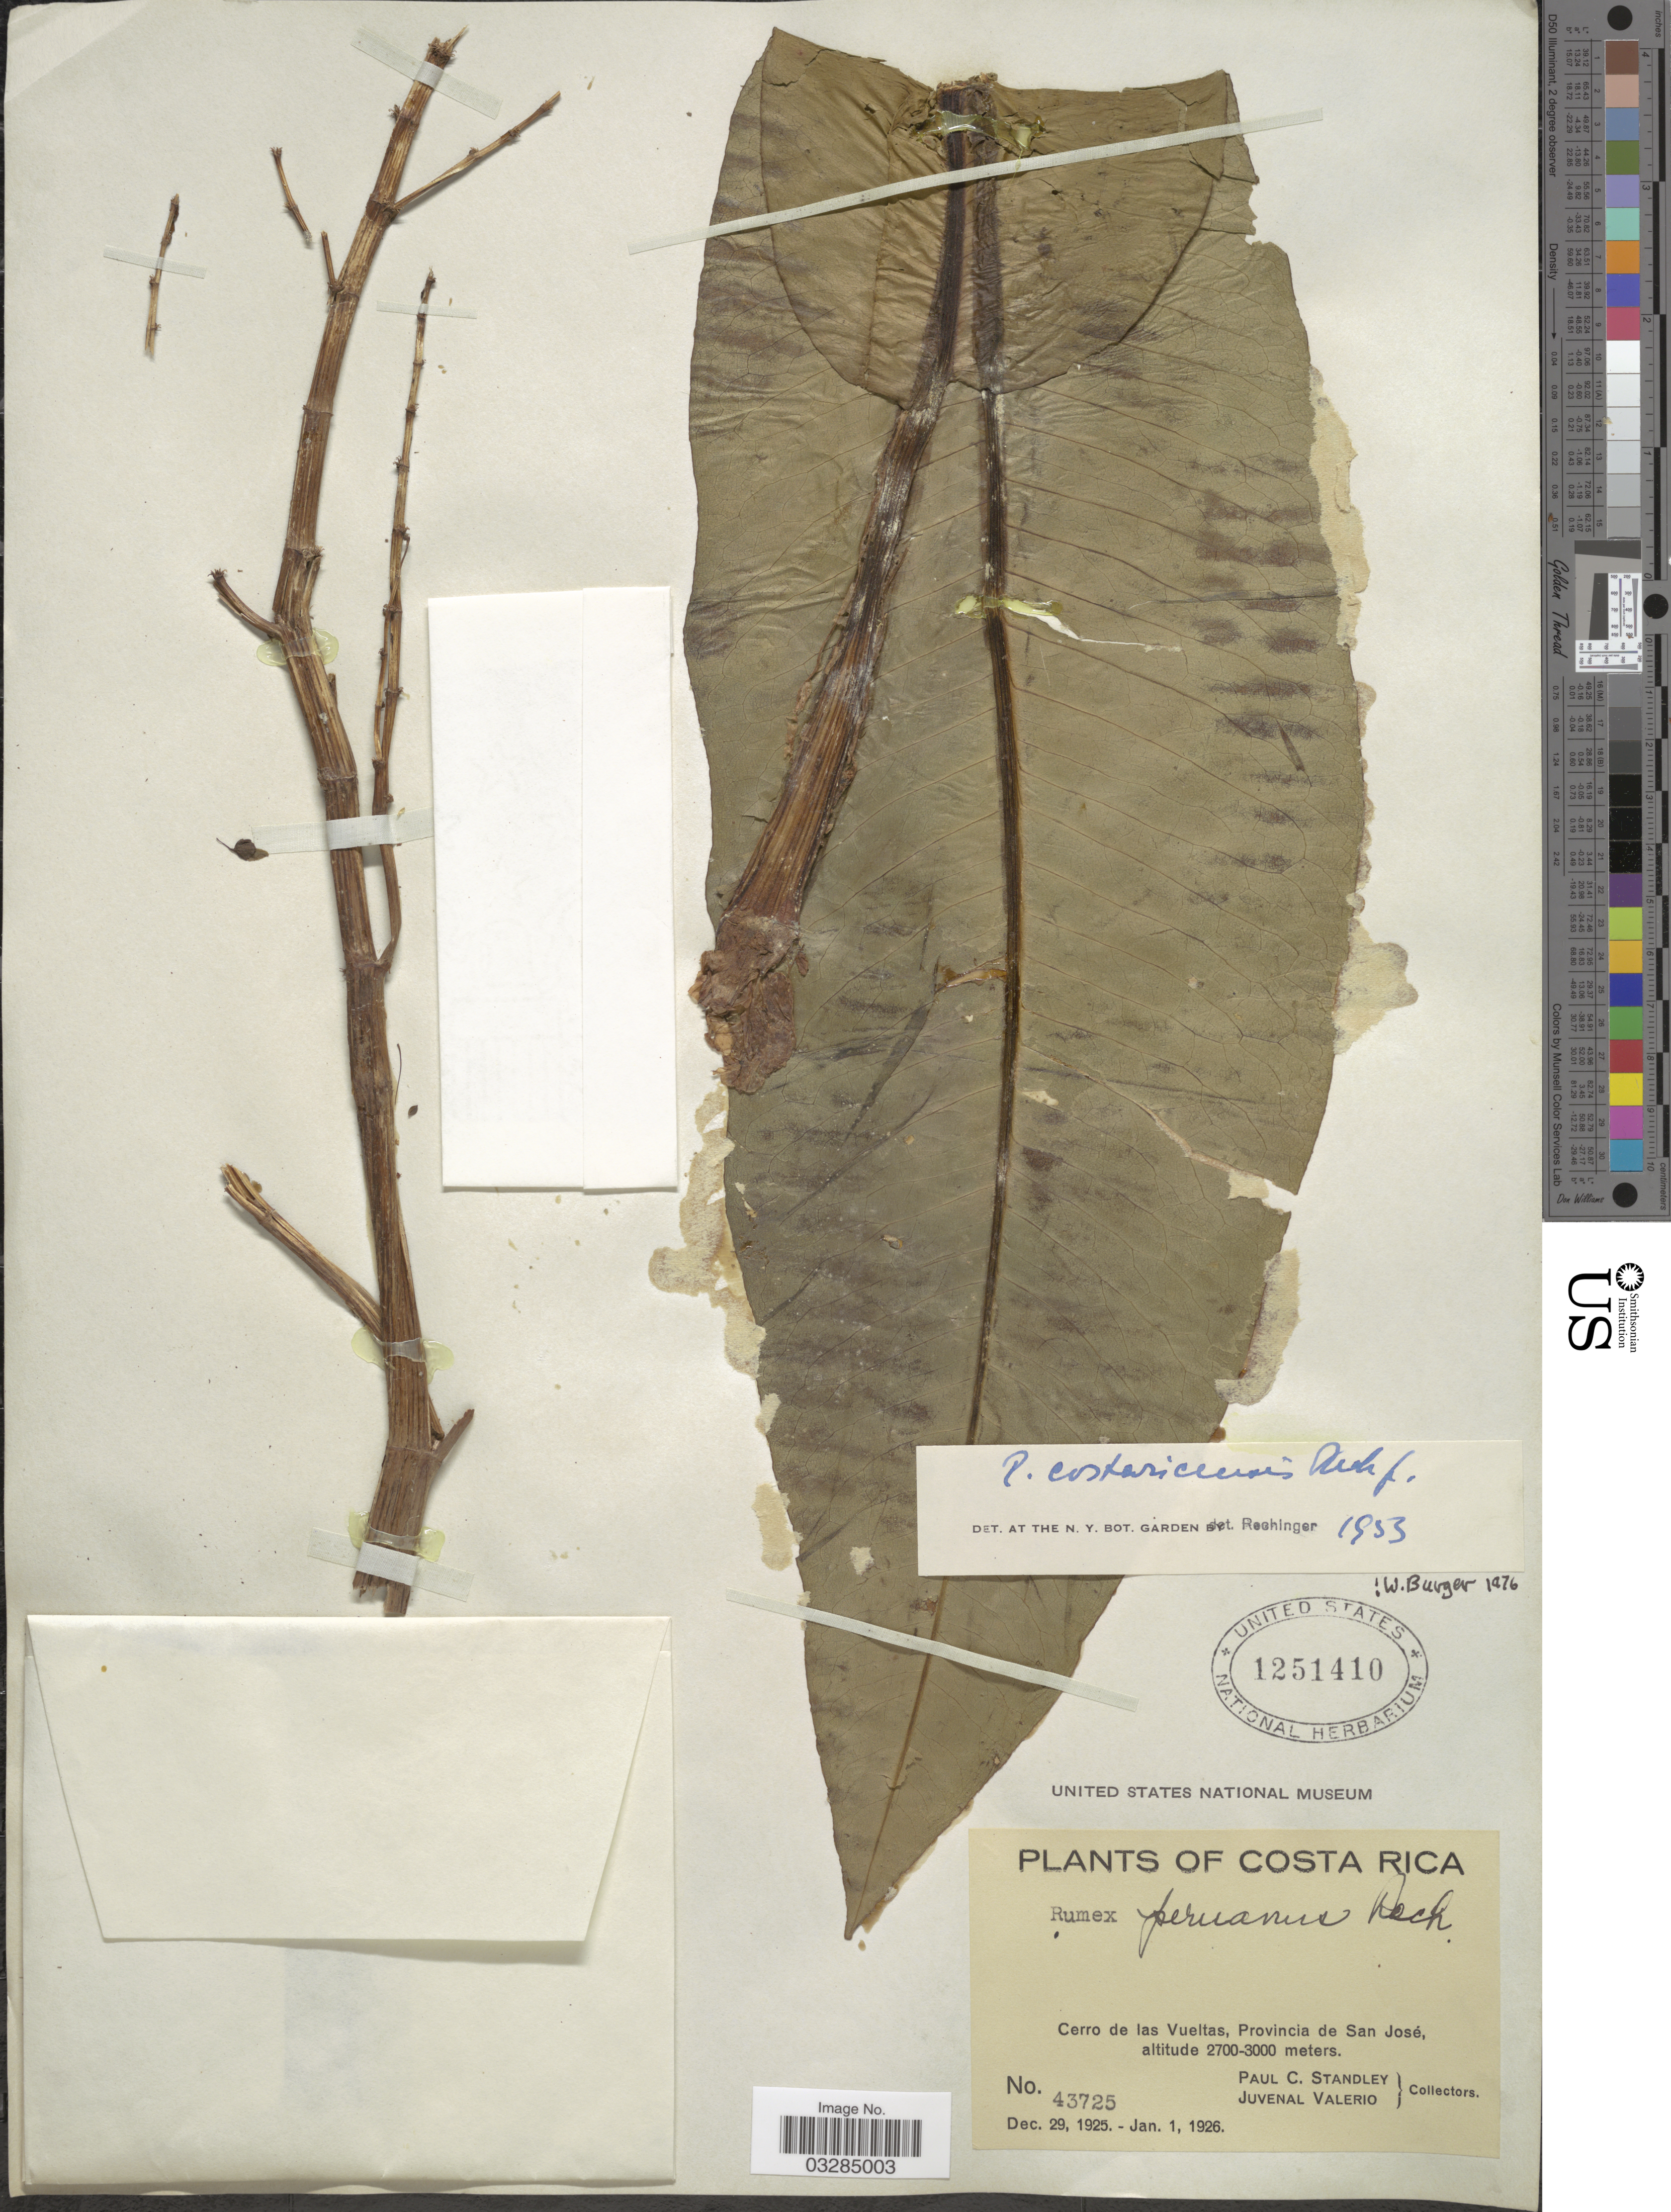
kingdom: Plantae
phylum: Tracheophyta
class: Magnoliopsida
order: Caryophyllales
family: Polygonaceae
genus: Rumex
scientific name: Rumex costaricensis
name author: Rech. f.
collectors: P. C. Standley & J. Valerio R.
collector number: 43725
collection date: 1925-12-29/1926-01-01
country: Costa Rica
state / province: San José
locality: Cerro de las Vueltas.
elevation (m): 2700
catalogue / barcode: US 1251410